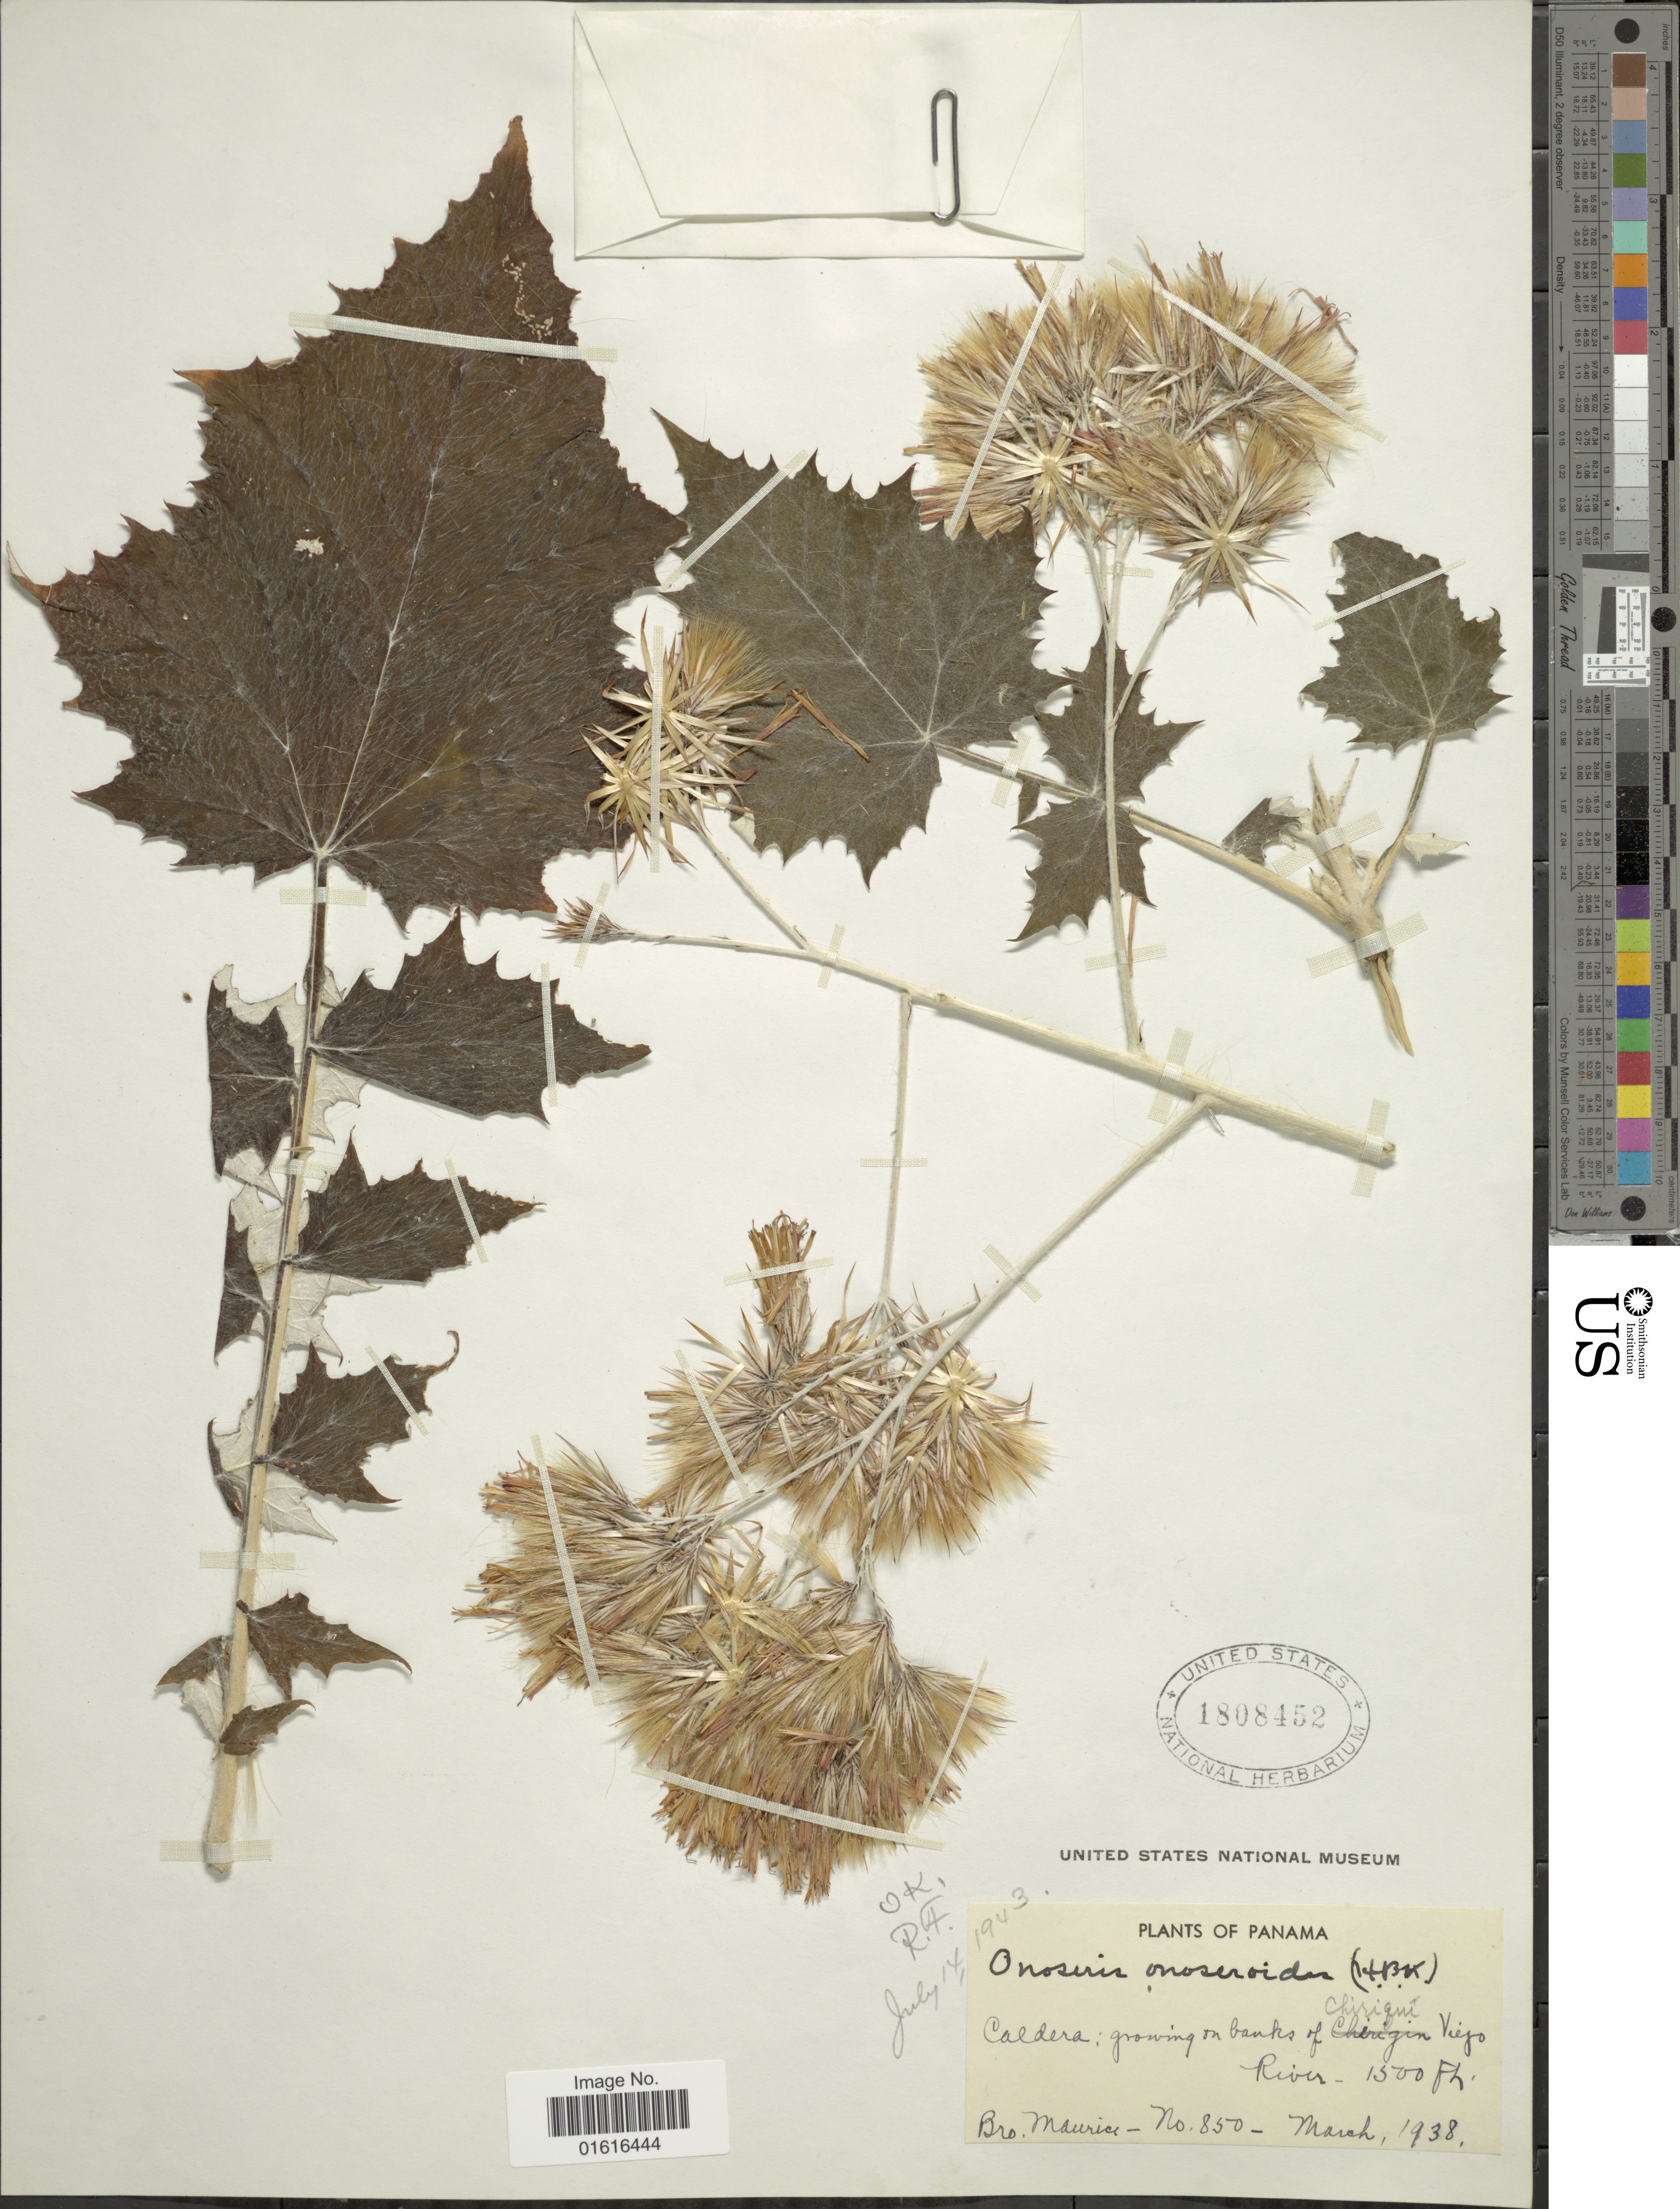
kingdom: Plantae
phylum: Tracheophyta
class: Magnoliopsida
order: Asterales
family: Asteraceae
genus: Onoseris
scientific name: Onoseris onoseroides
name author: (Kunth) B.L. Rob.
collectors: B. Maurice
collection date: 1938-03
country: Panama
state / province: Chiriqui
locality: Caldera: growing on banks of Chirqui Viejo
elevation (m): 457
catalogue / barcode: US 1808452